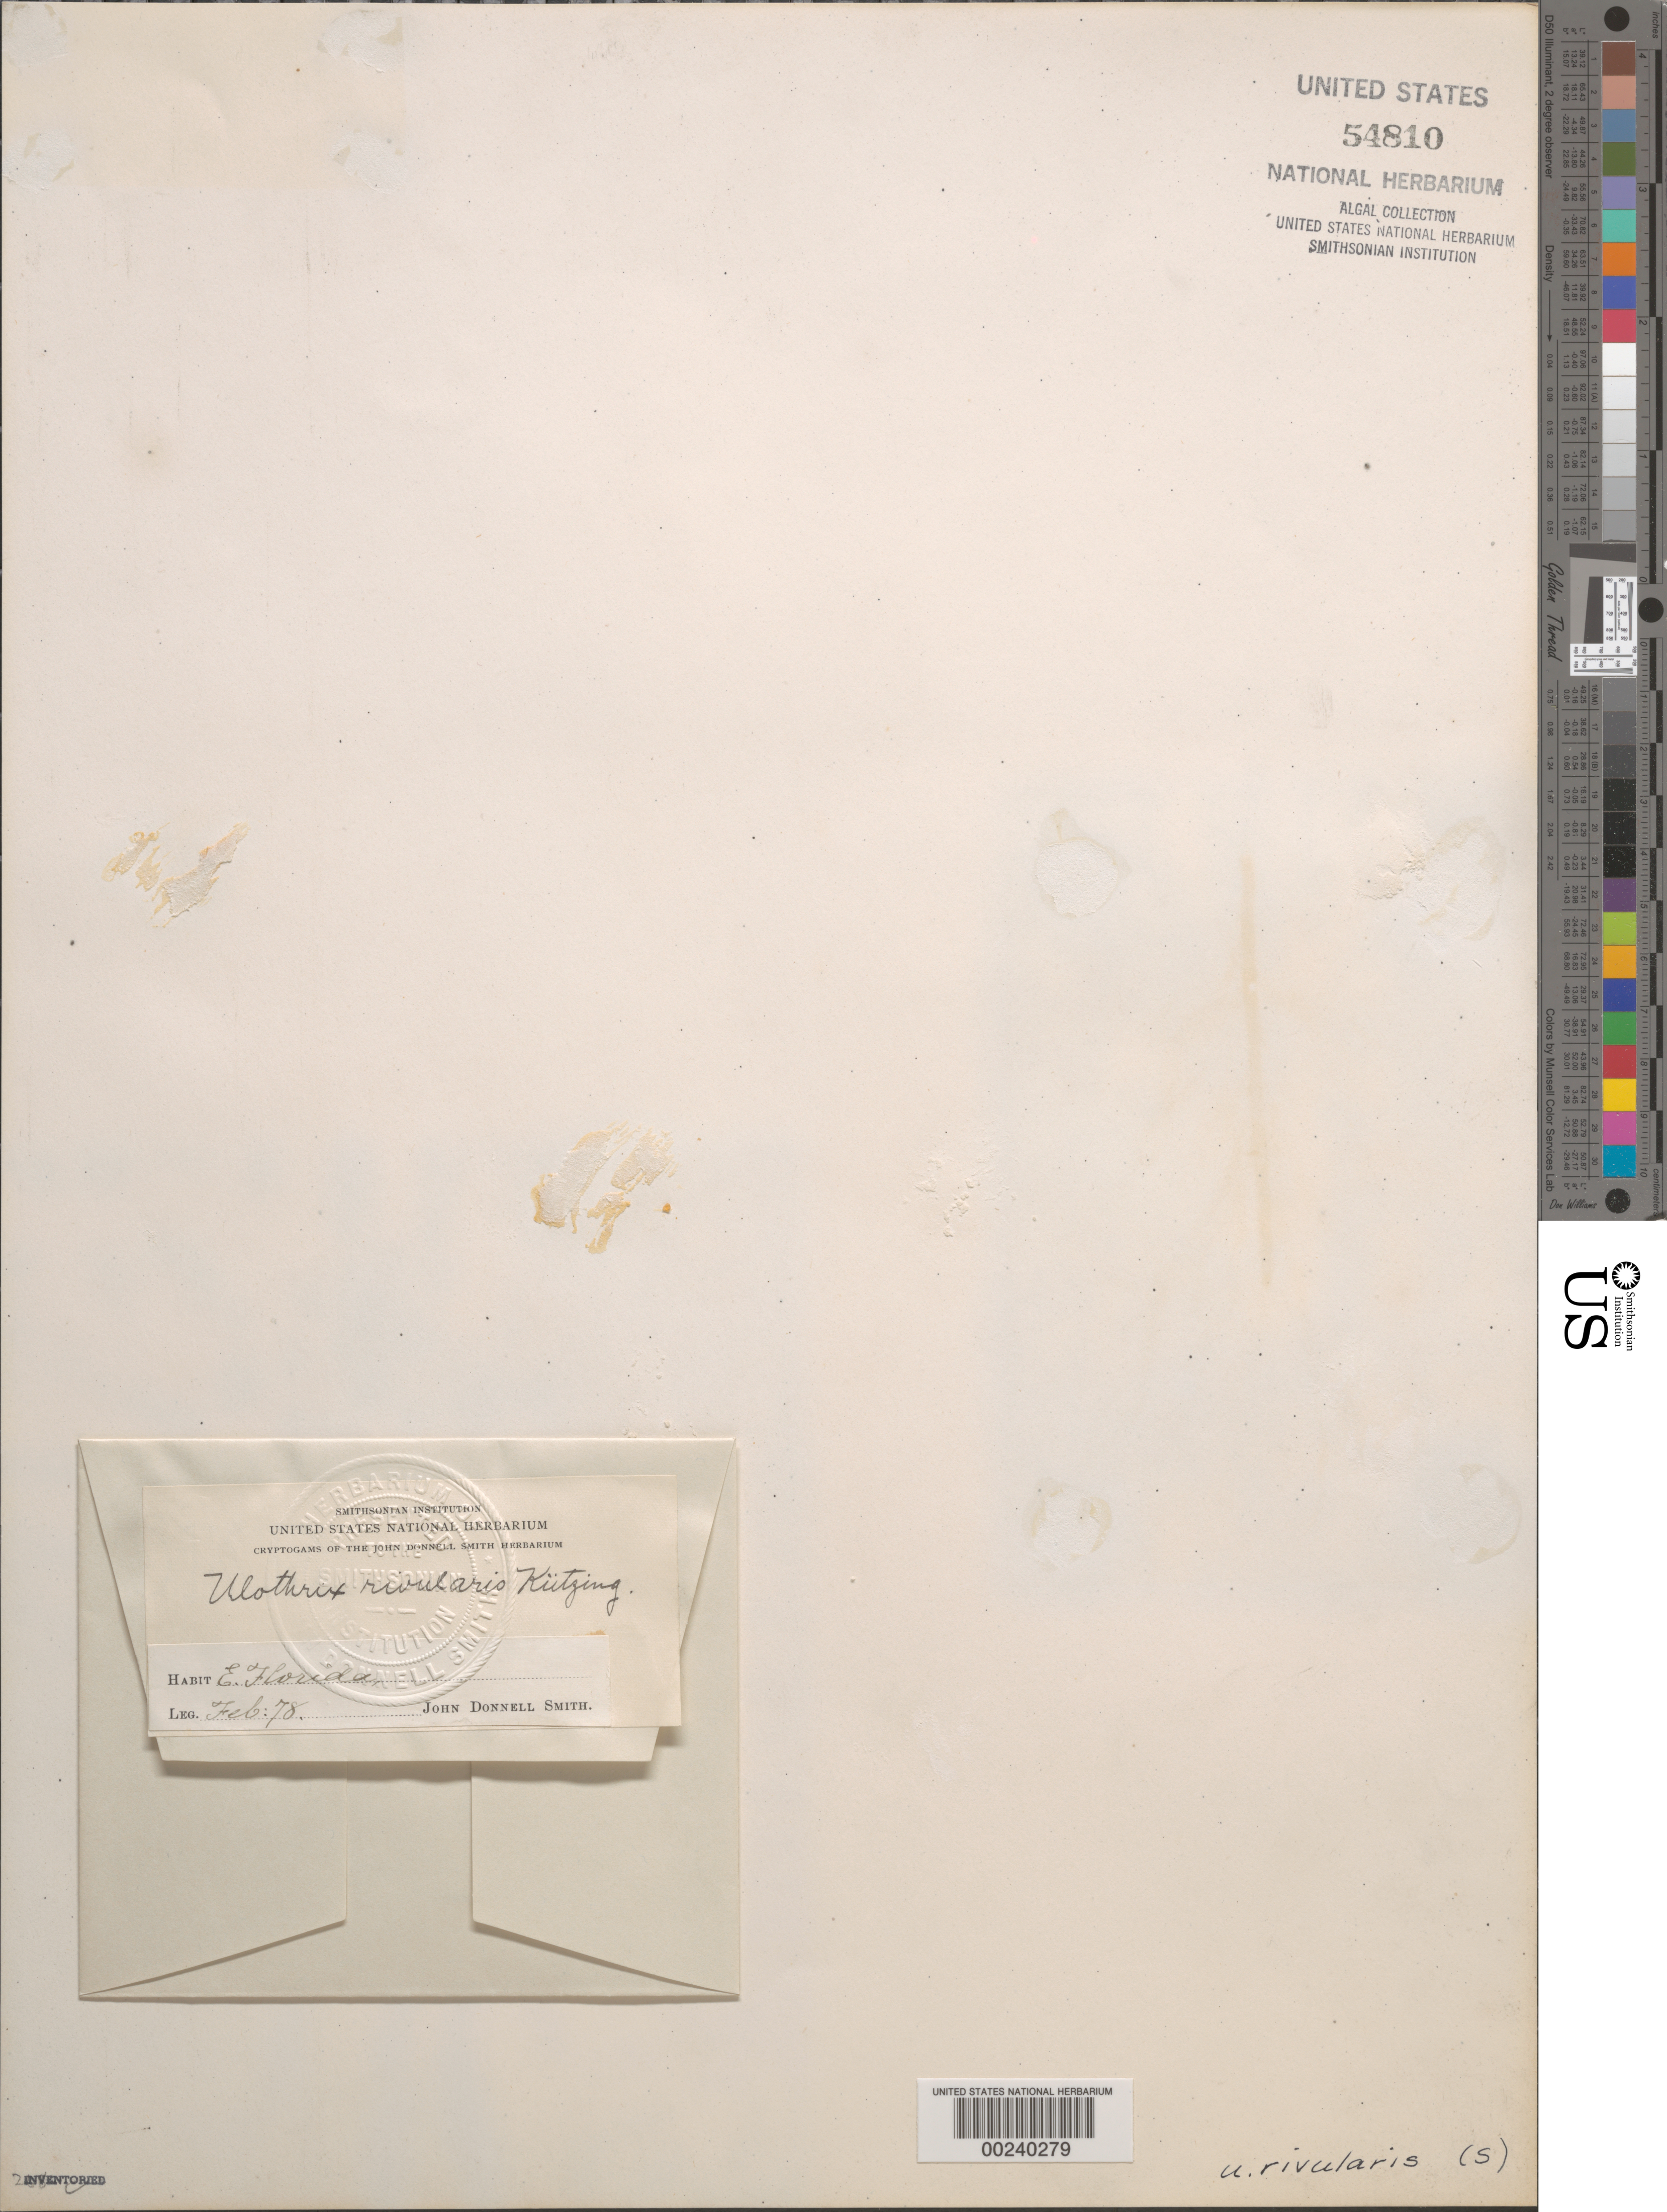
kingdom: Plantae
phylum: Chlorophyta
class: Ulvophyceae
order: Ulotrichales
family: Ulotrichaceae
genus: Ulothrix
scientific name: Ulothrix rivularis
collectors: J. Donnell Smith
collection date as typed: Feb 1878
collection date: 1878-02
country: United States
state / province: Florida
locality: Eastern Florida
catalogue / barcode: US 54810